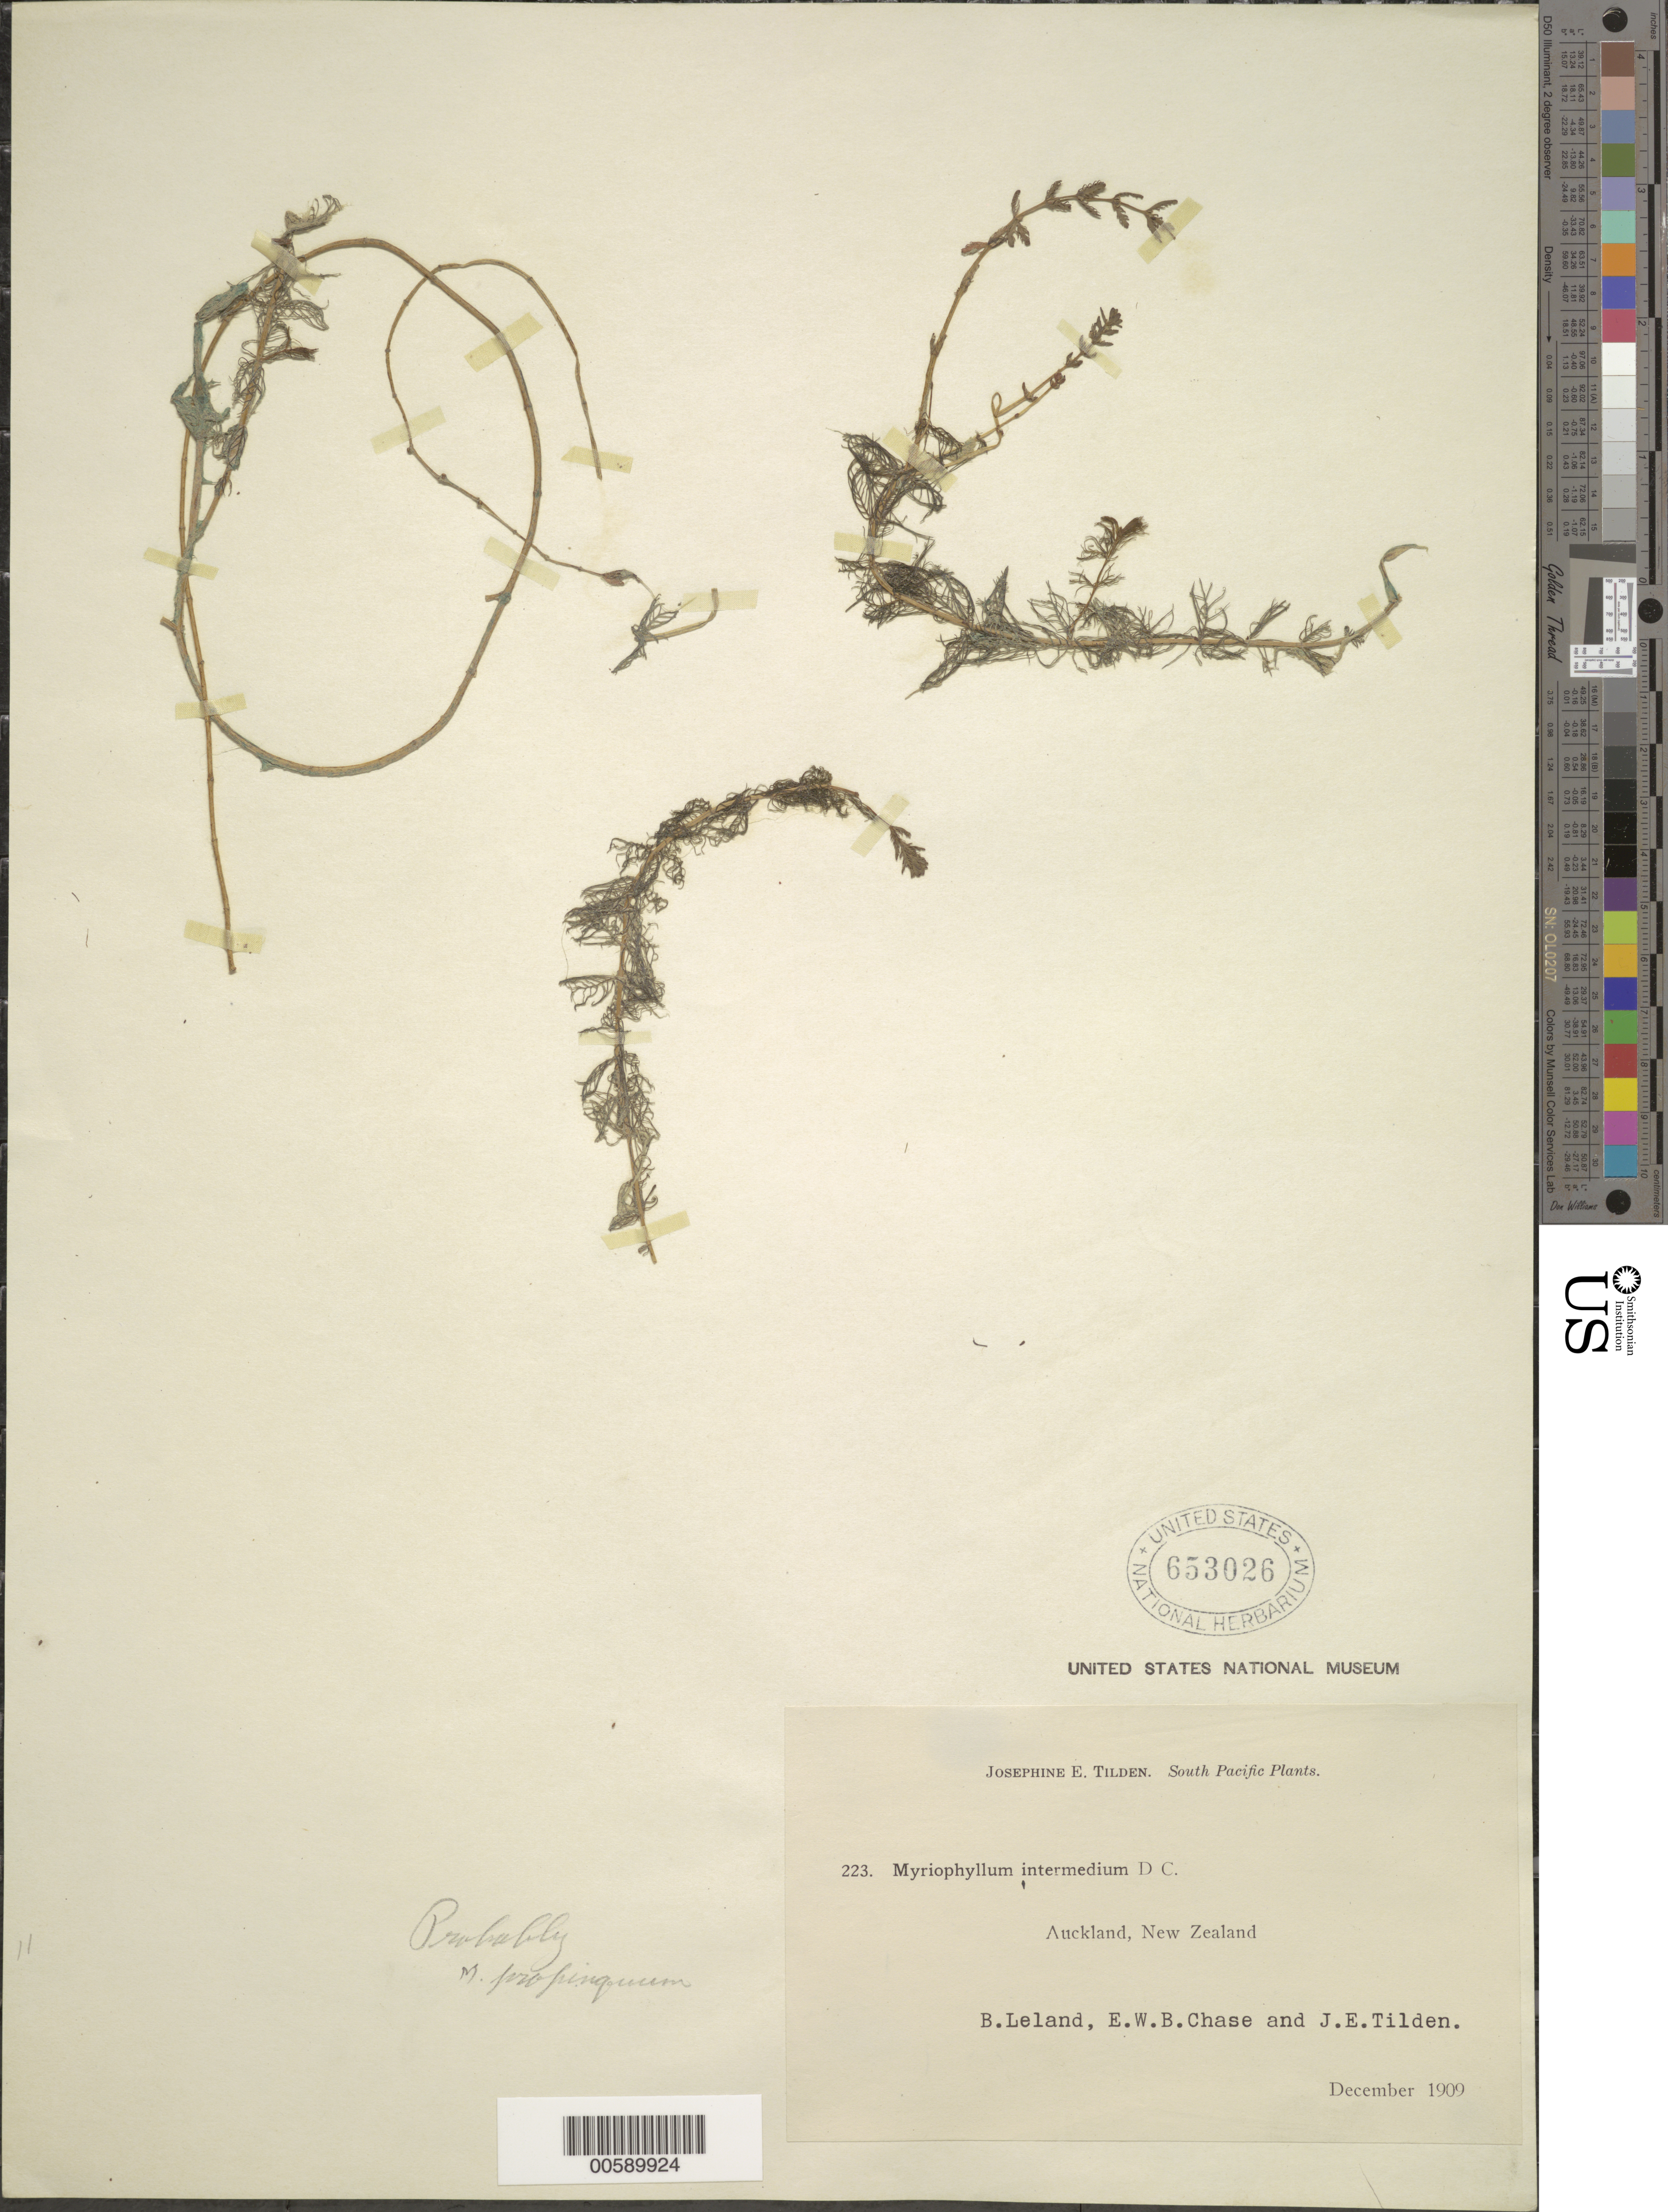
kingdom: Plantae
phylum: Tracheophyta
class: Magnoliopsida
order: Saxifragales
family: Haloragaceae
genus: Myriophyllum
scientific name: Myriophyllum propinquum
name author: Cunn.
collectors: B. Leland, E. W. Chase & J. E. Tilden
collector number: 223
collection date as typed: Dec 1909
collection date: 1909-12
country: New Zealand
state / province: Auckland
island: North Island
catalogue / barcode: US 653026